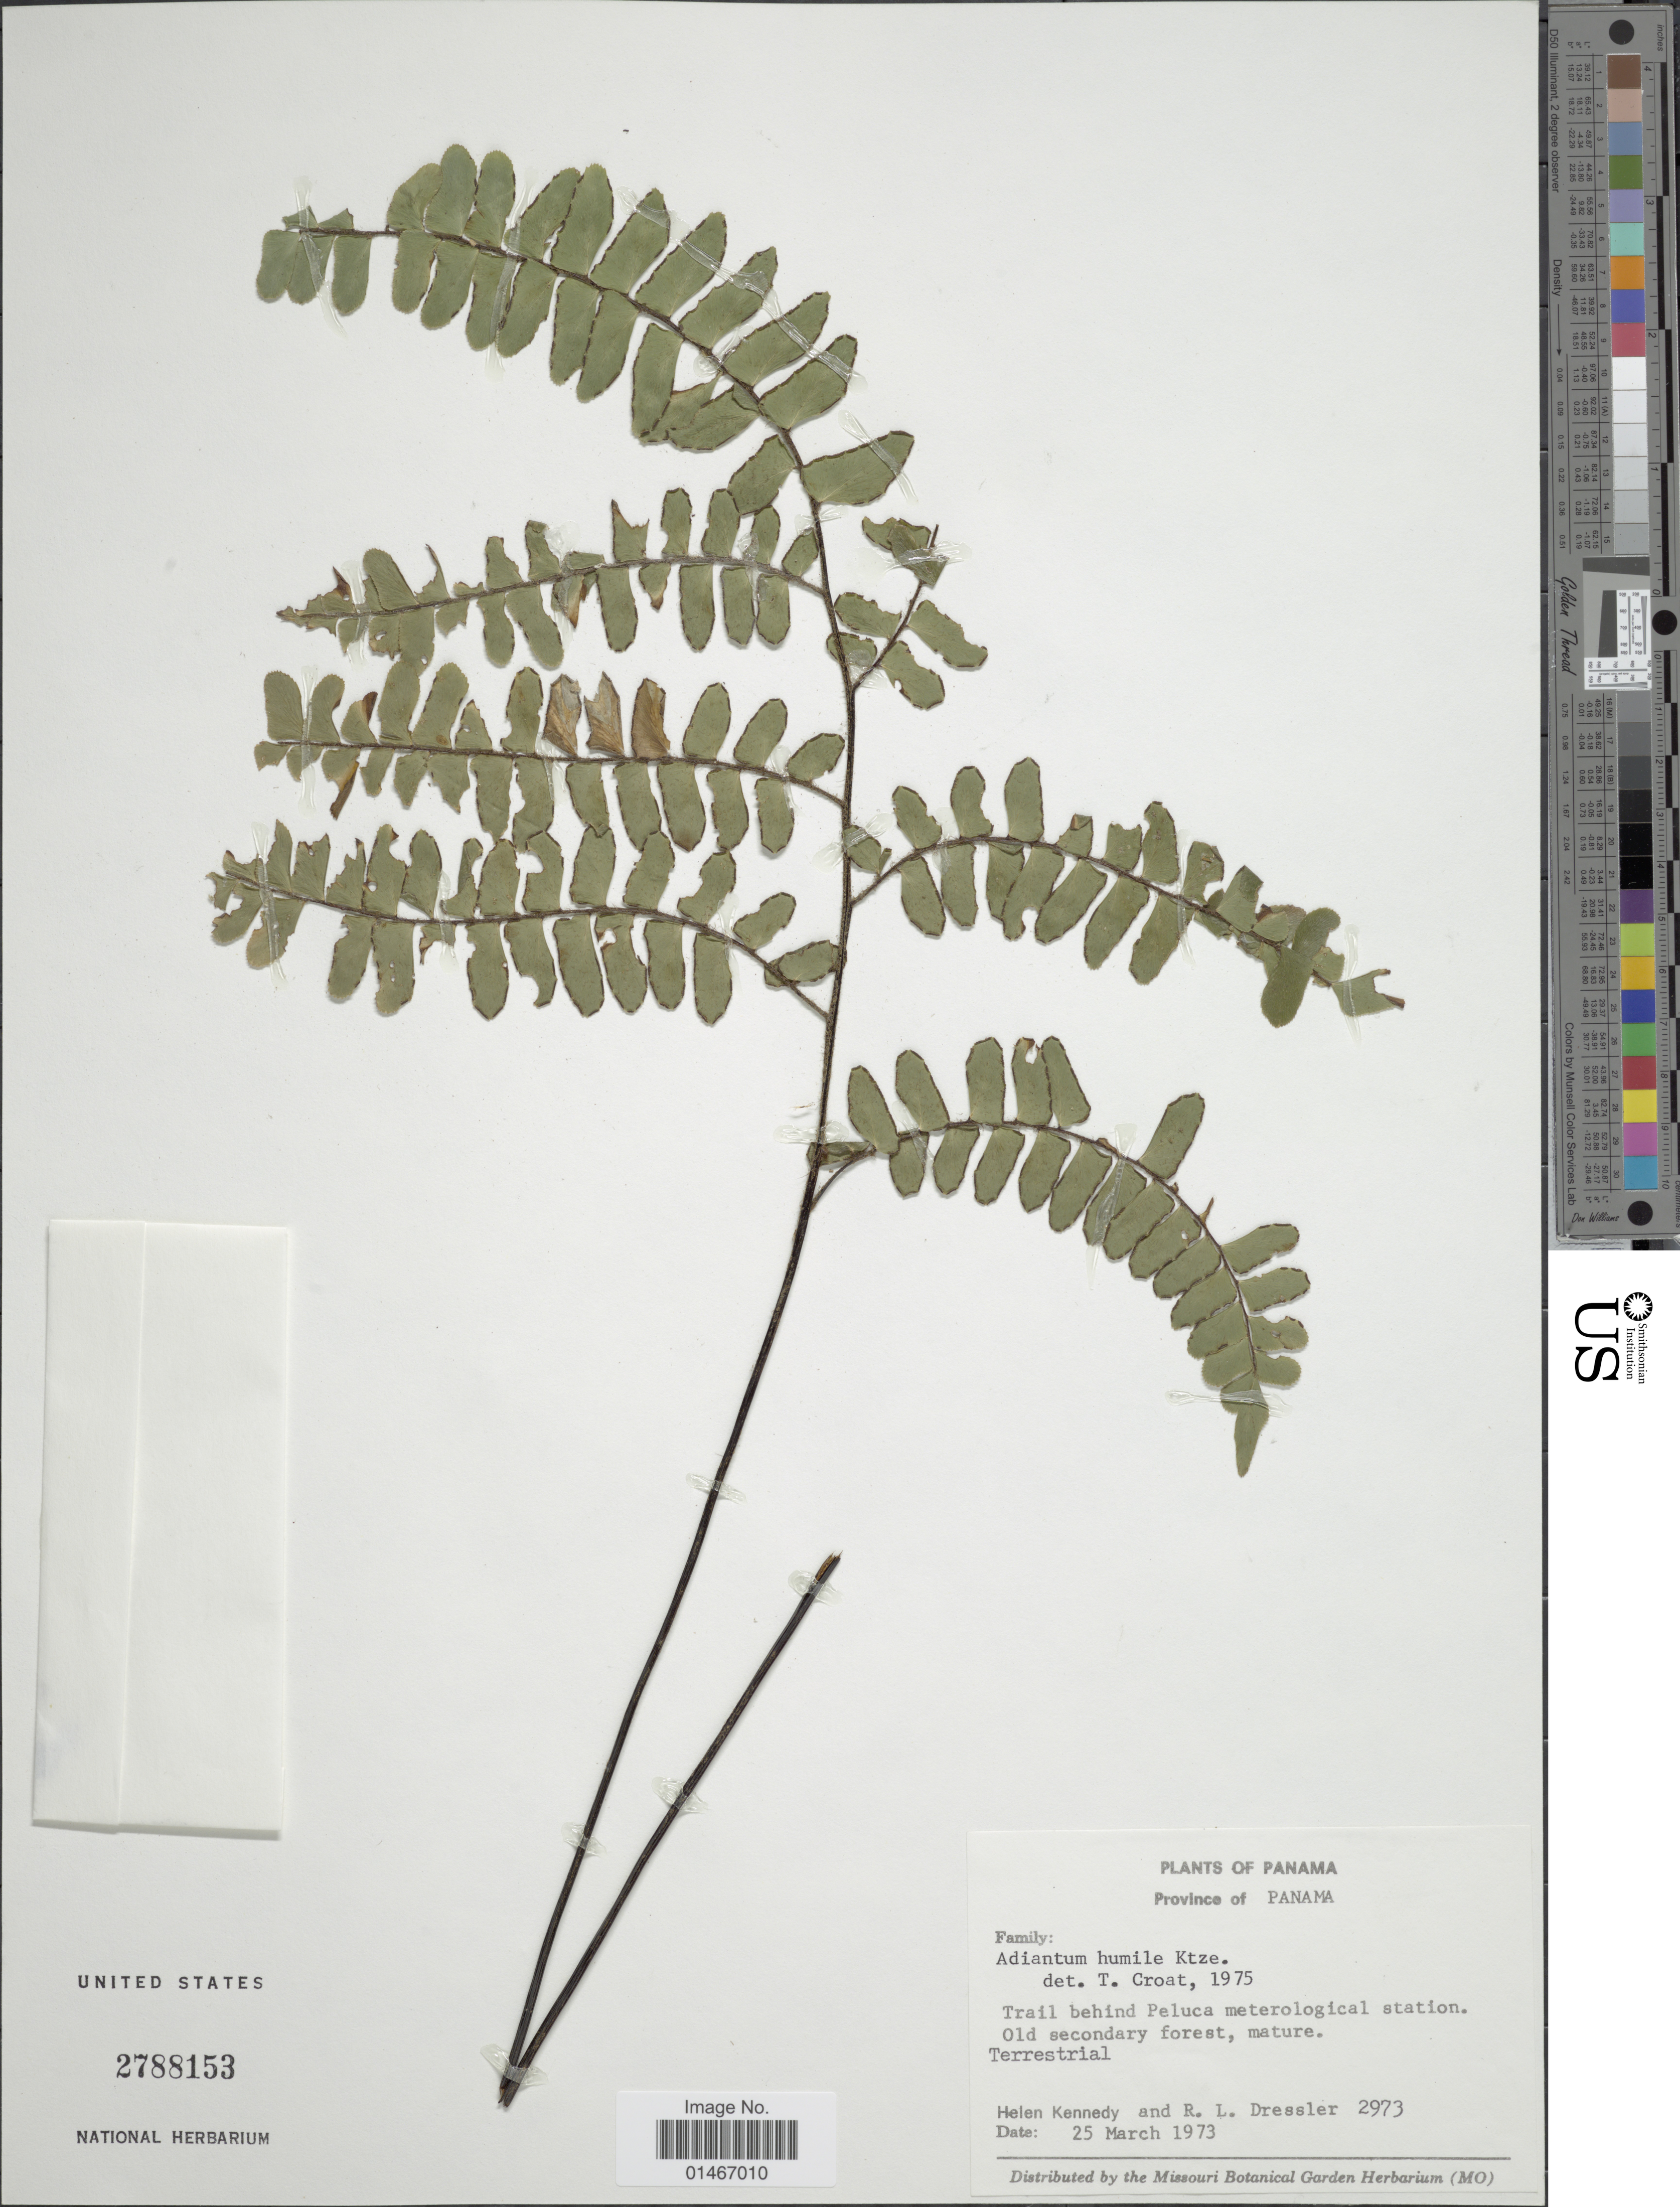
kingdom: Plantae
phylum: Tracheophyta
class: Polypodiopsida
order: Polypodiales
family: Pteridaceae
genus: Adiantum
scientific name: Adiantum killipii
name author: Maxon & Weath.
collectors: H. Kennedy & R. Dressler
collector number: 2973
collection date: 1973-03-25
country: Panama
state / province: Panamá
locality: Trail behind Peluca meterological station.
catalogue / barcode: US 2788153